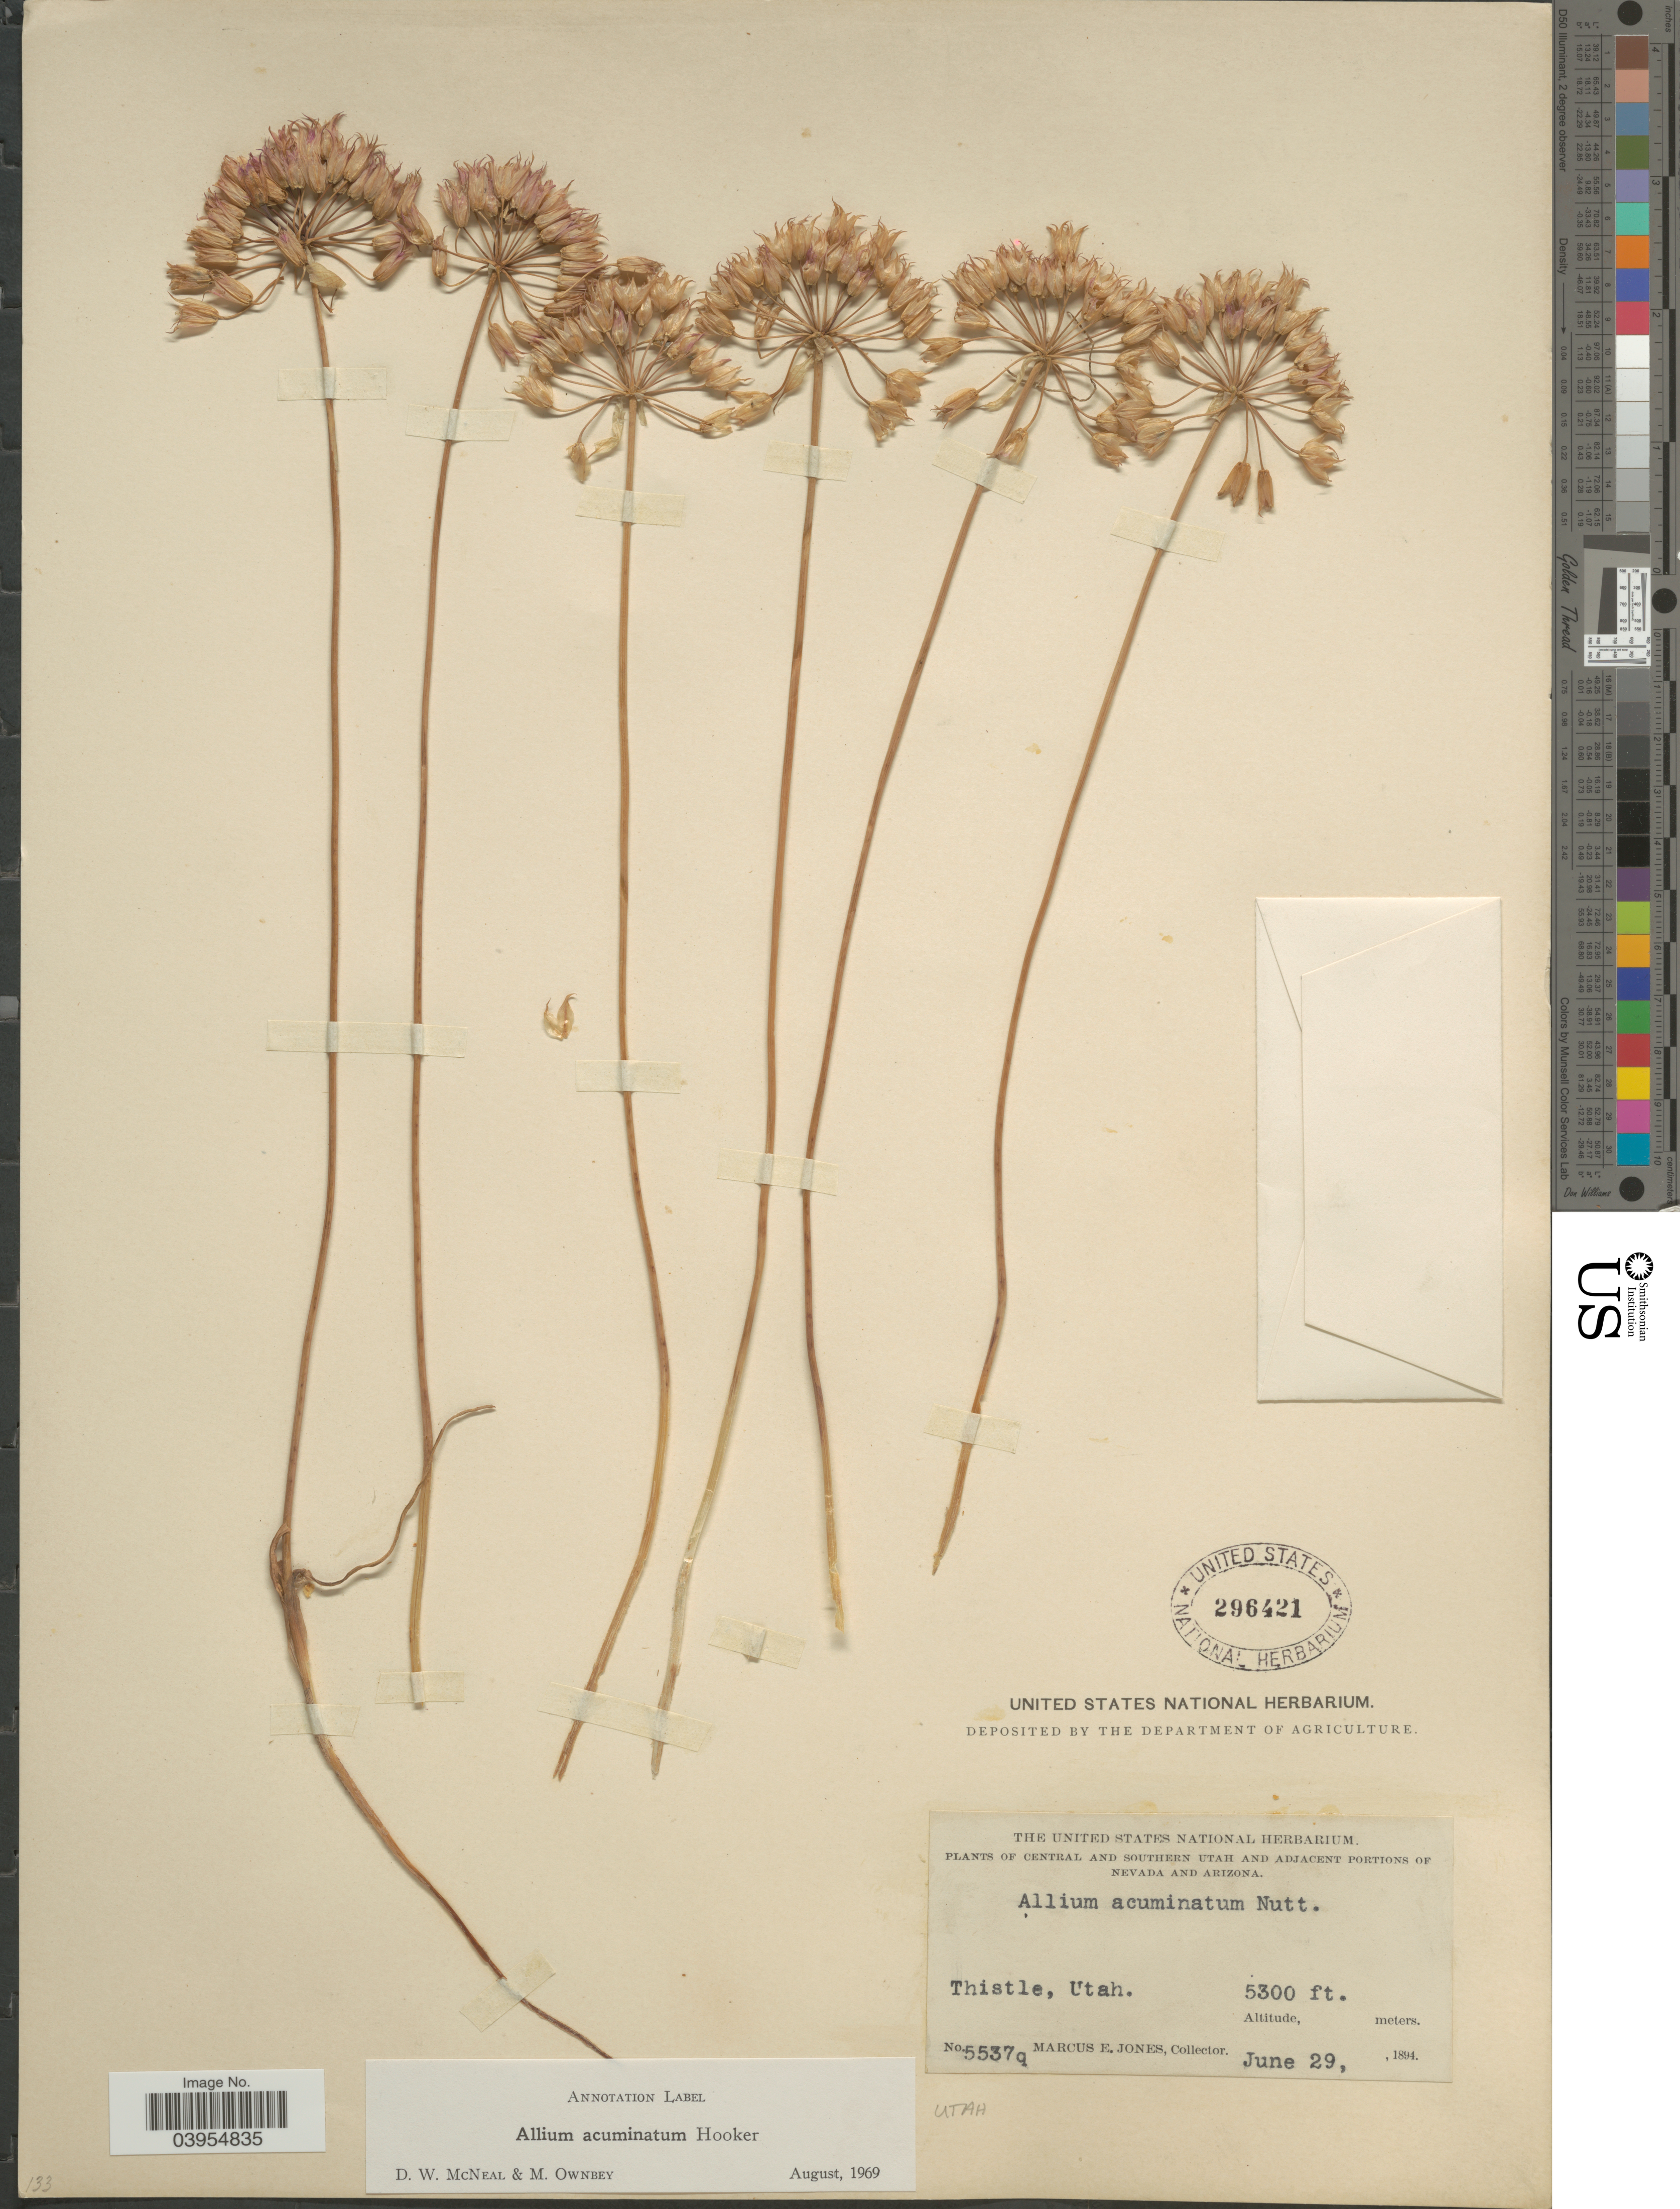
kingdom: Plantae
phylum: Tracheophyta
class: Liliopsida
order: Asparagales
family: Amaryllidaceae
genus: Allium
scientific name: Allium acuminatum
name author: Hook.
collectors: M. E. Jones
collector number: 5537q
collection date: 1894-06-29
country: United States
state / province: Utah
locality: Central and Southern Utah. Thistle. Utah.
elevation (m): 1615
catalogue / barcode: US 296421